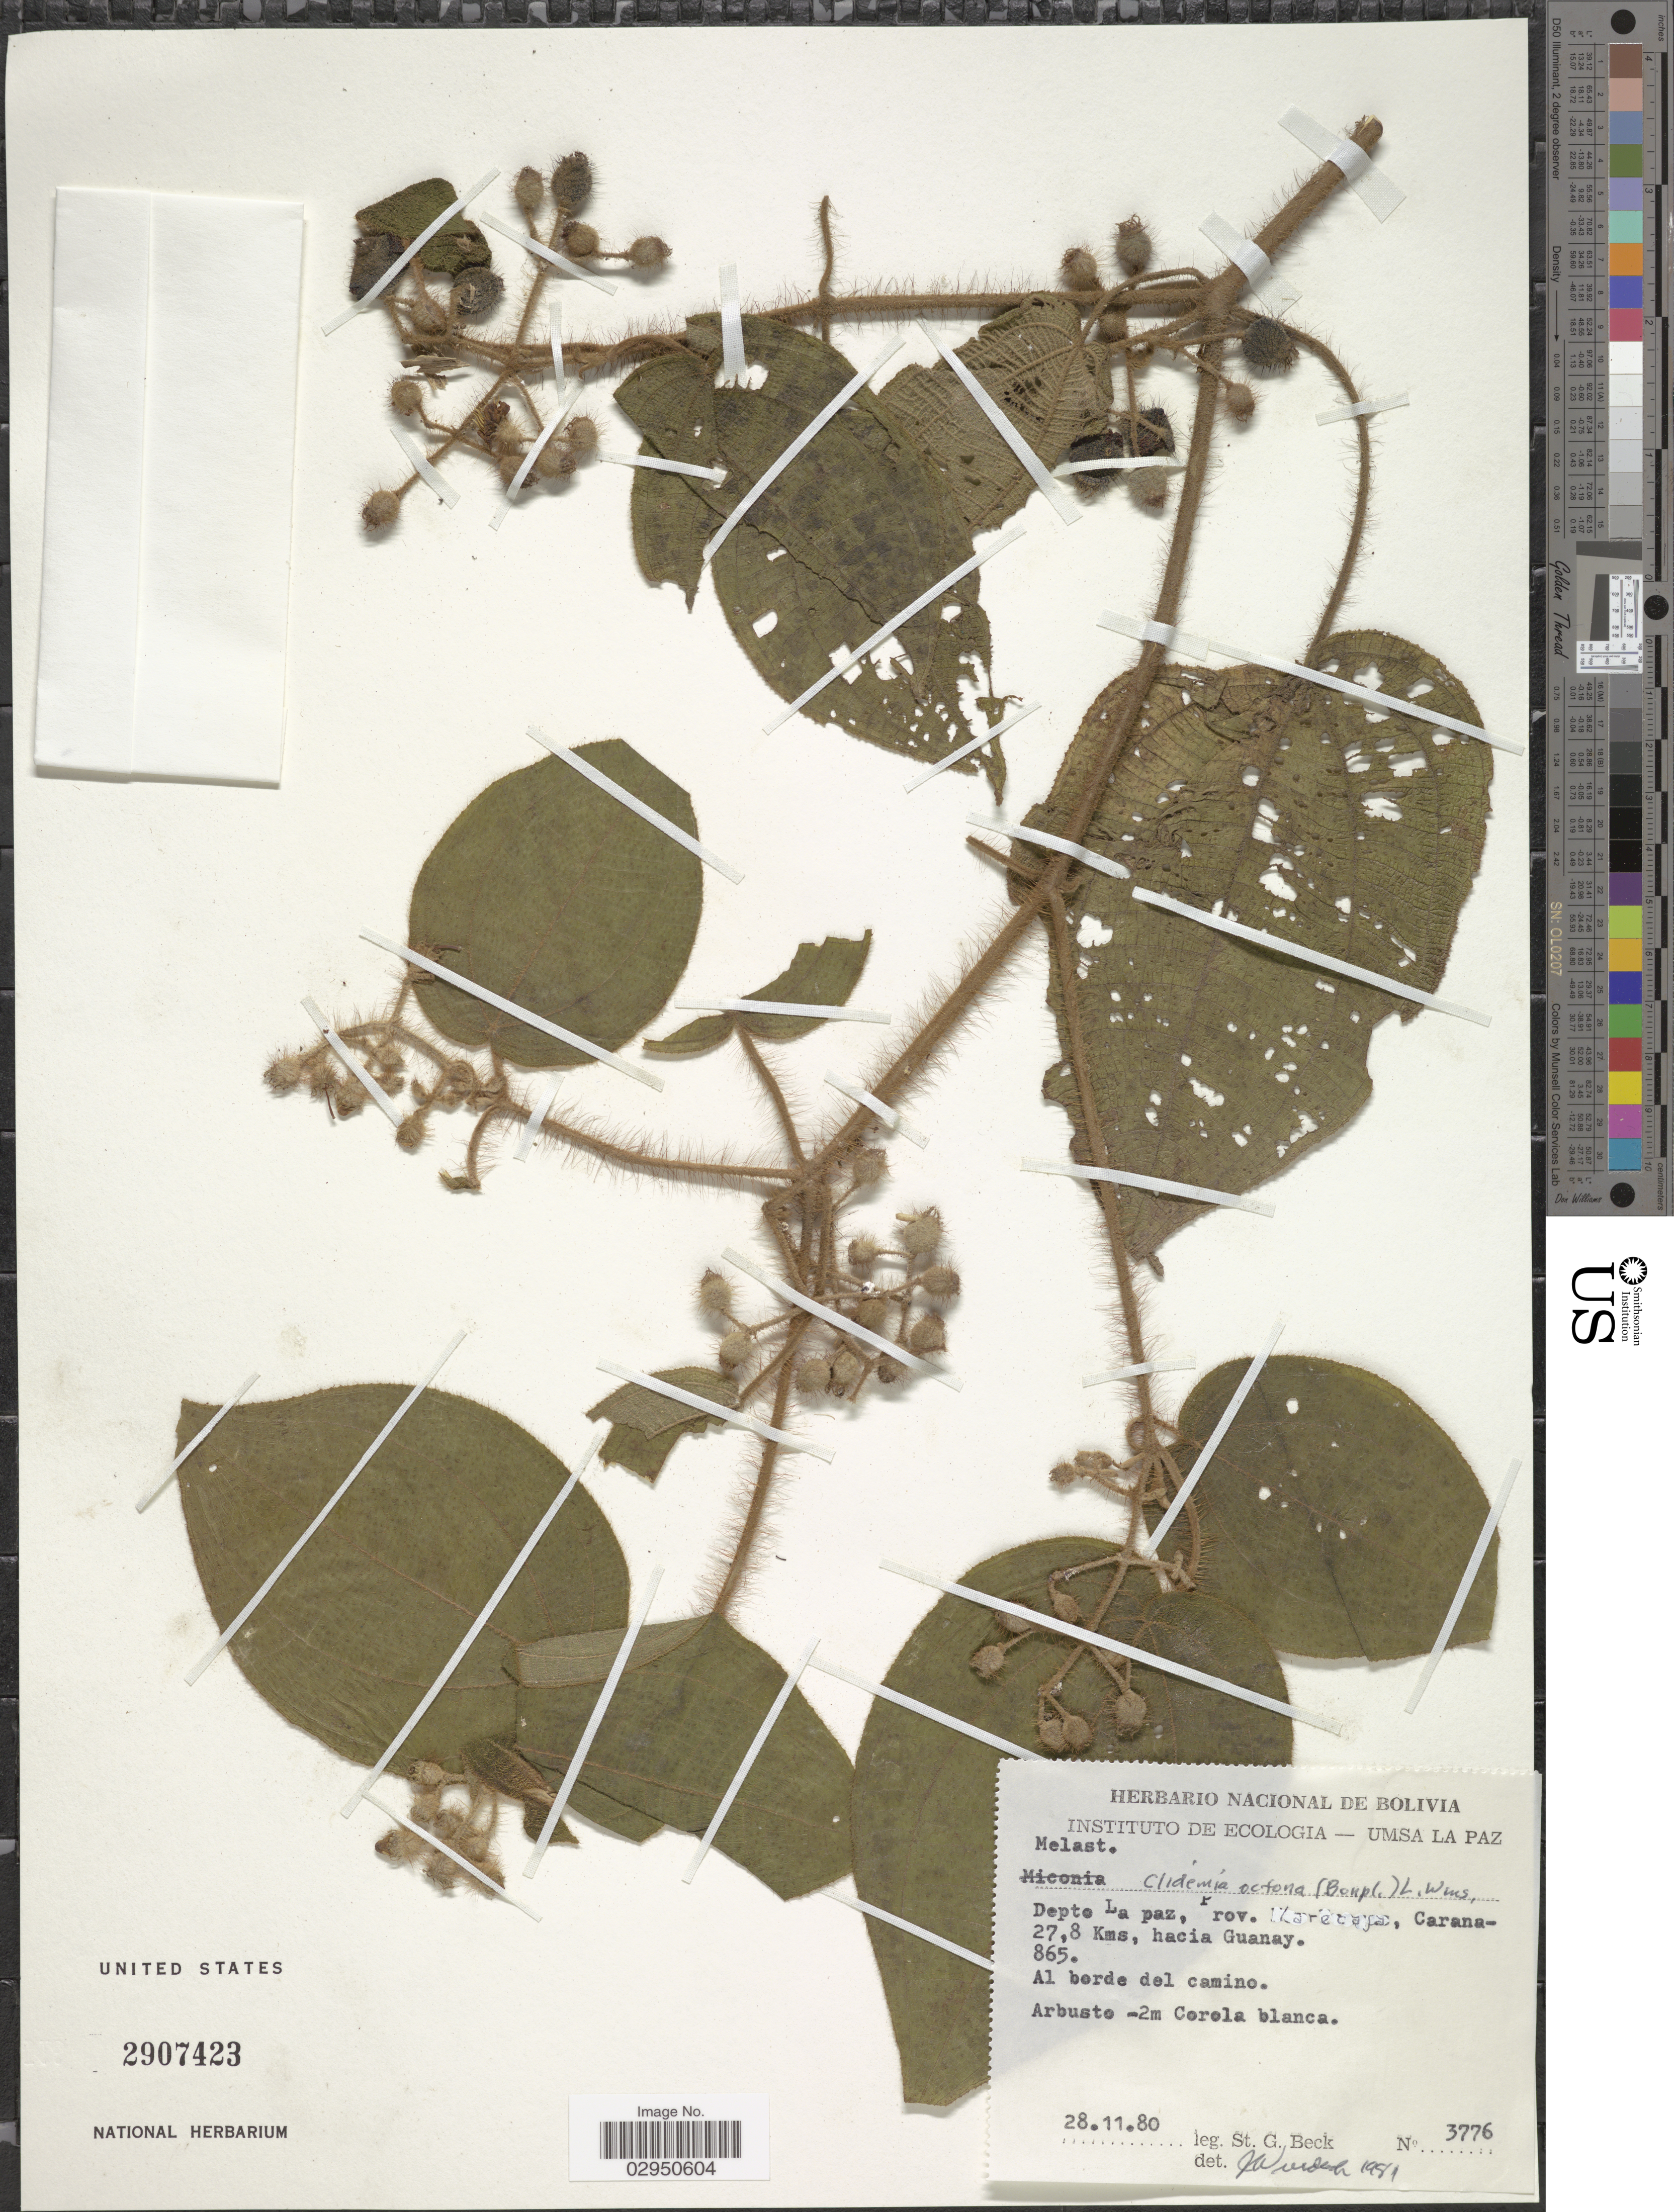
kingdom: Plantae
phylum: Tracheophyta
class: Magnoliopsida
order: Myrtales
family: Melastomataceae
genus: Clidemia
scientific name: Clidemia octona subsp. octona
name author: (Bonpl.) L.O. Williams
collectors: S. G. Beck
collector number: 3776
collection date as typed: Transcribed d/m/y: 28/11/80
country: Bolivia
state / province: La Paz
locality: Depto. La Paz, Prov. Larecaja. Carana 27.8 Kms, hacia Guanay.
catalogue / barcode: US 2907423